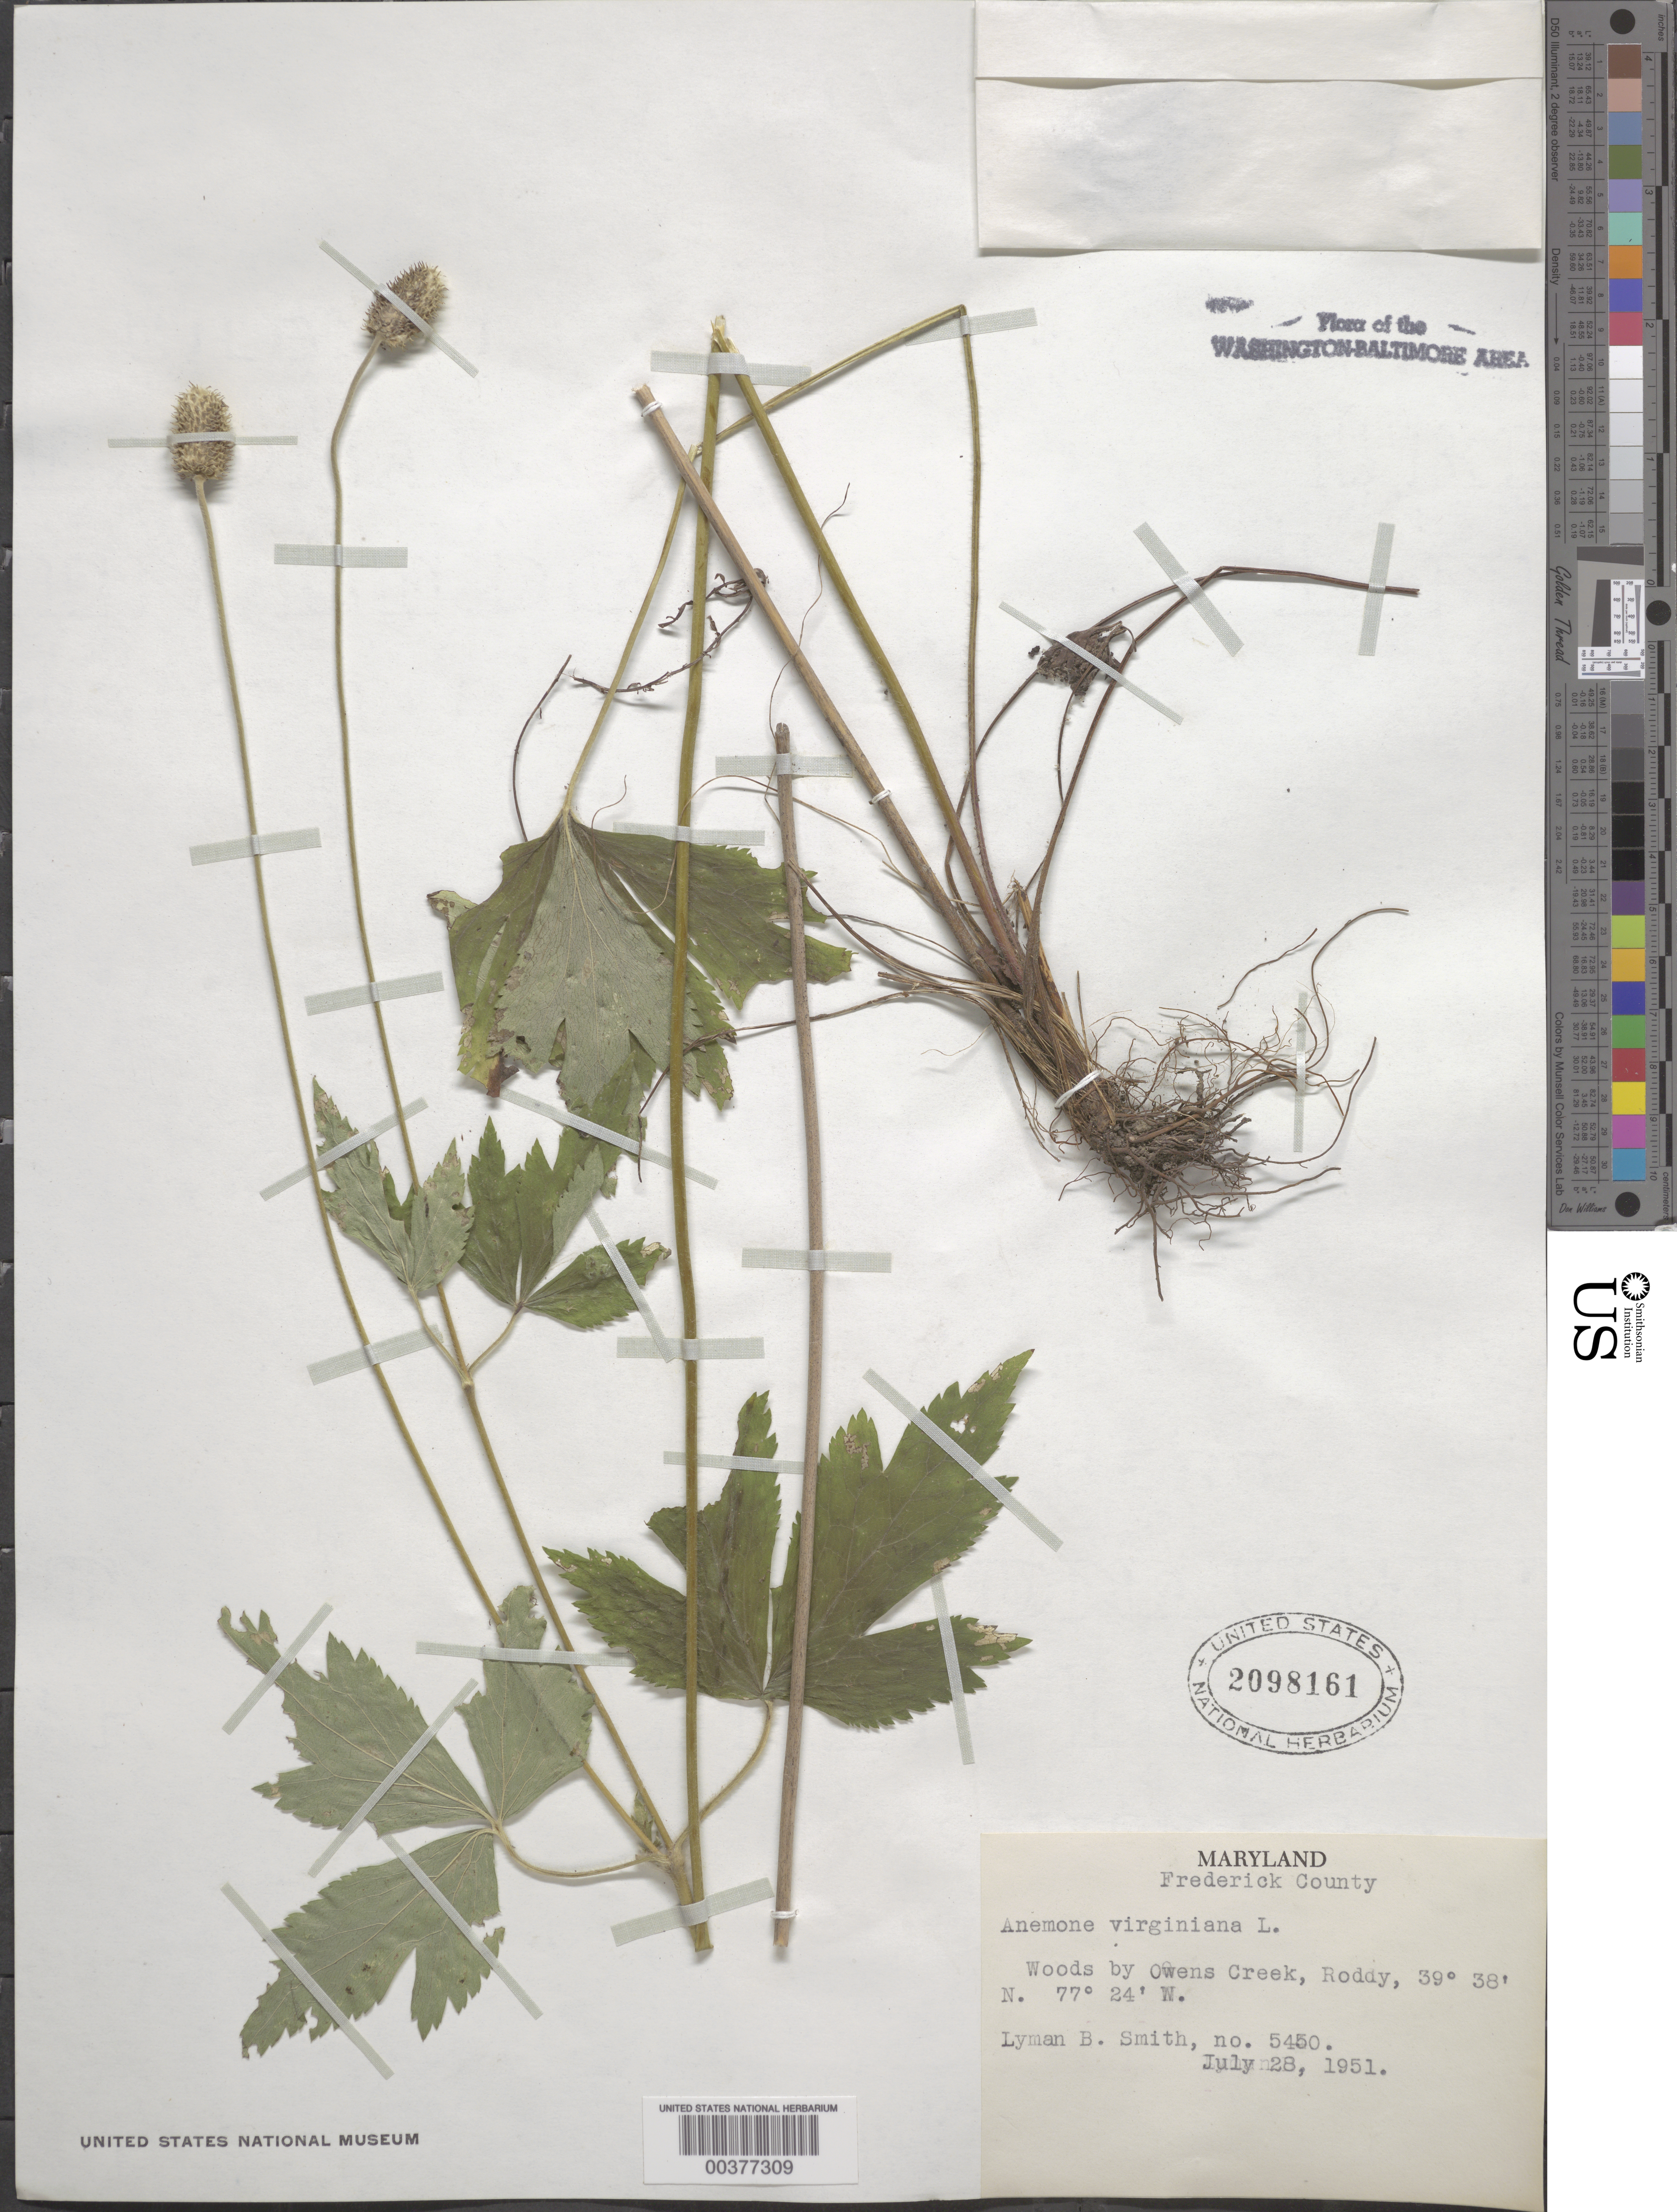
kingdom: Plantae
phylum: Tracheophyta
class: Magnoliopsida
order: Ranunculales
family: Ranunculaceae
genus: Anemone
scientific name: Anemone virginiana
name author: L.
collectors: L. Smith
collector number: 5450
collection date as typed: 28 Jul 1951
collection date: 1951-07-28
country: United States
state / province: Maryland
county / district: Frederick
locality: Owens Creek, Roddy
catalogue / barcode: US 2098161